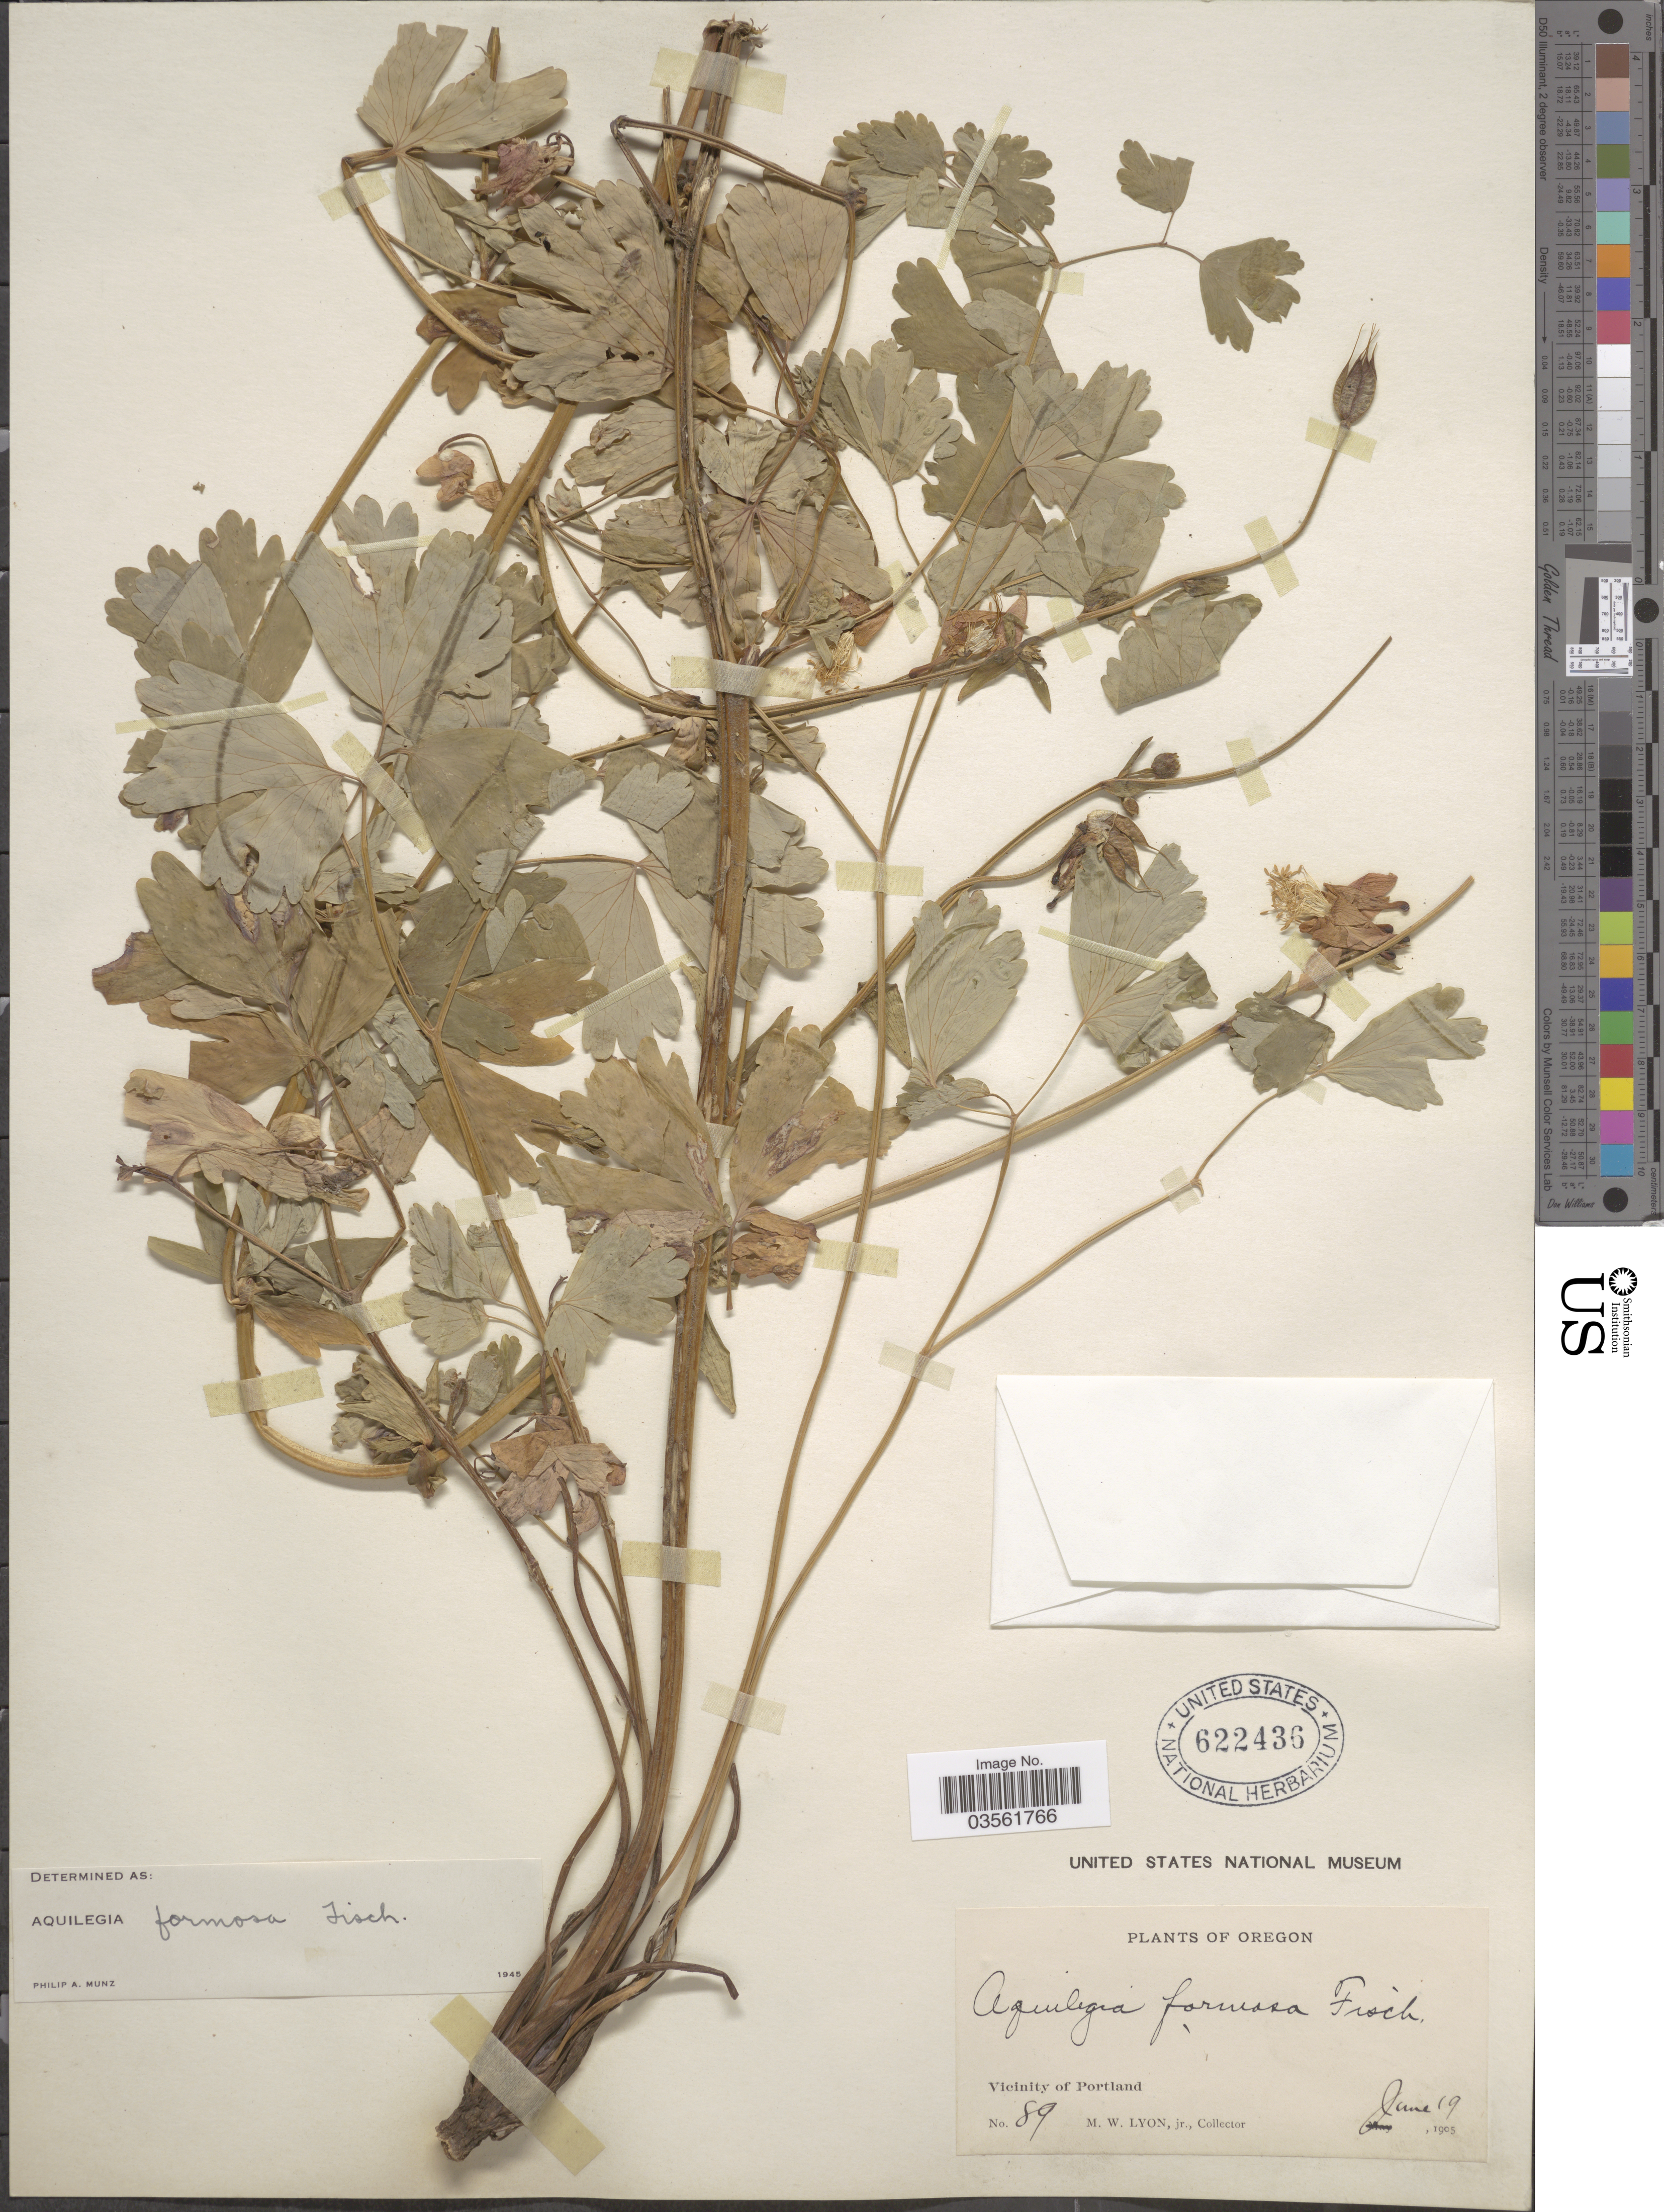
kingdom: Plantae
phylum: Tracheophyta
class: Magnoliopsida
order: Ranunculales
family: Ranunculaceae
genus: Aquilegia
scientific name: Aquilegia formosa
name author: Fisch. ex DC.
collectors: M. Lyon Jr.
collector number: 89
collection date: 1905-06-19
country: United States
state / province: Oregon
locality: Vicinity of Portland.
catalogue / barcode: US 622436